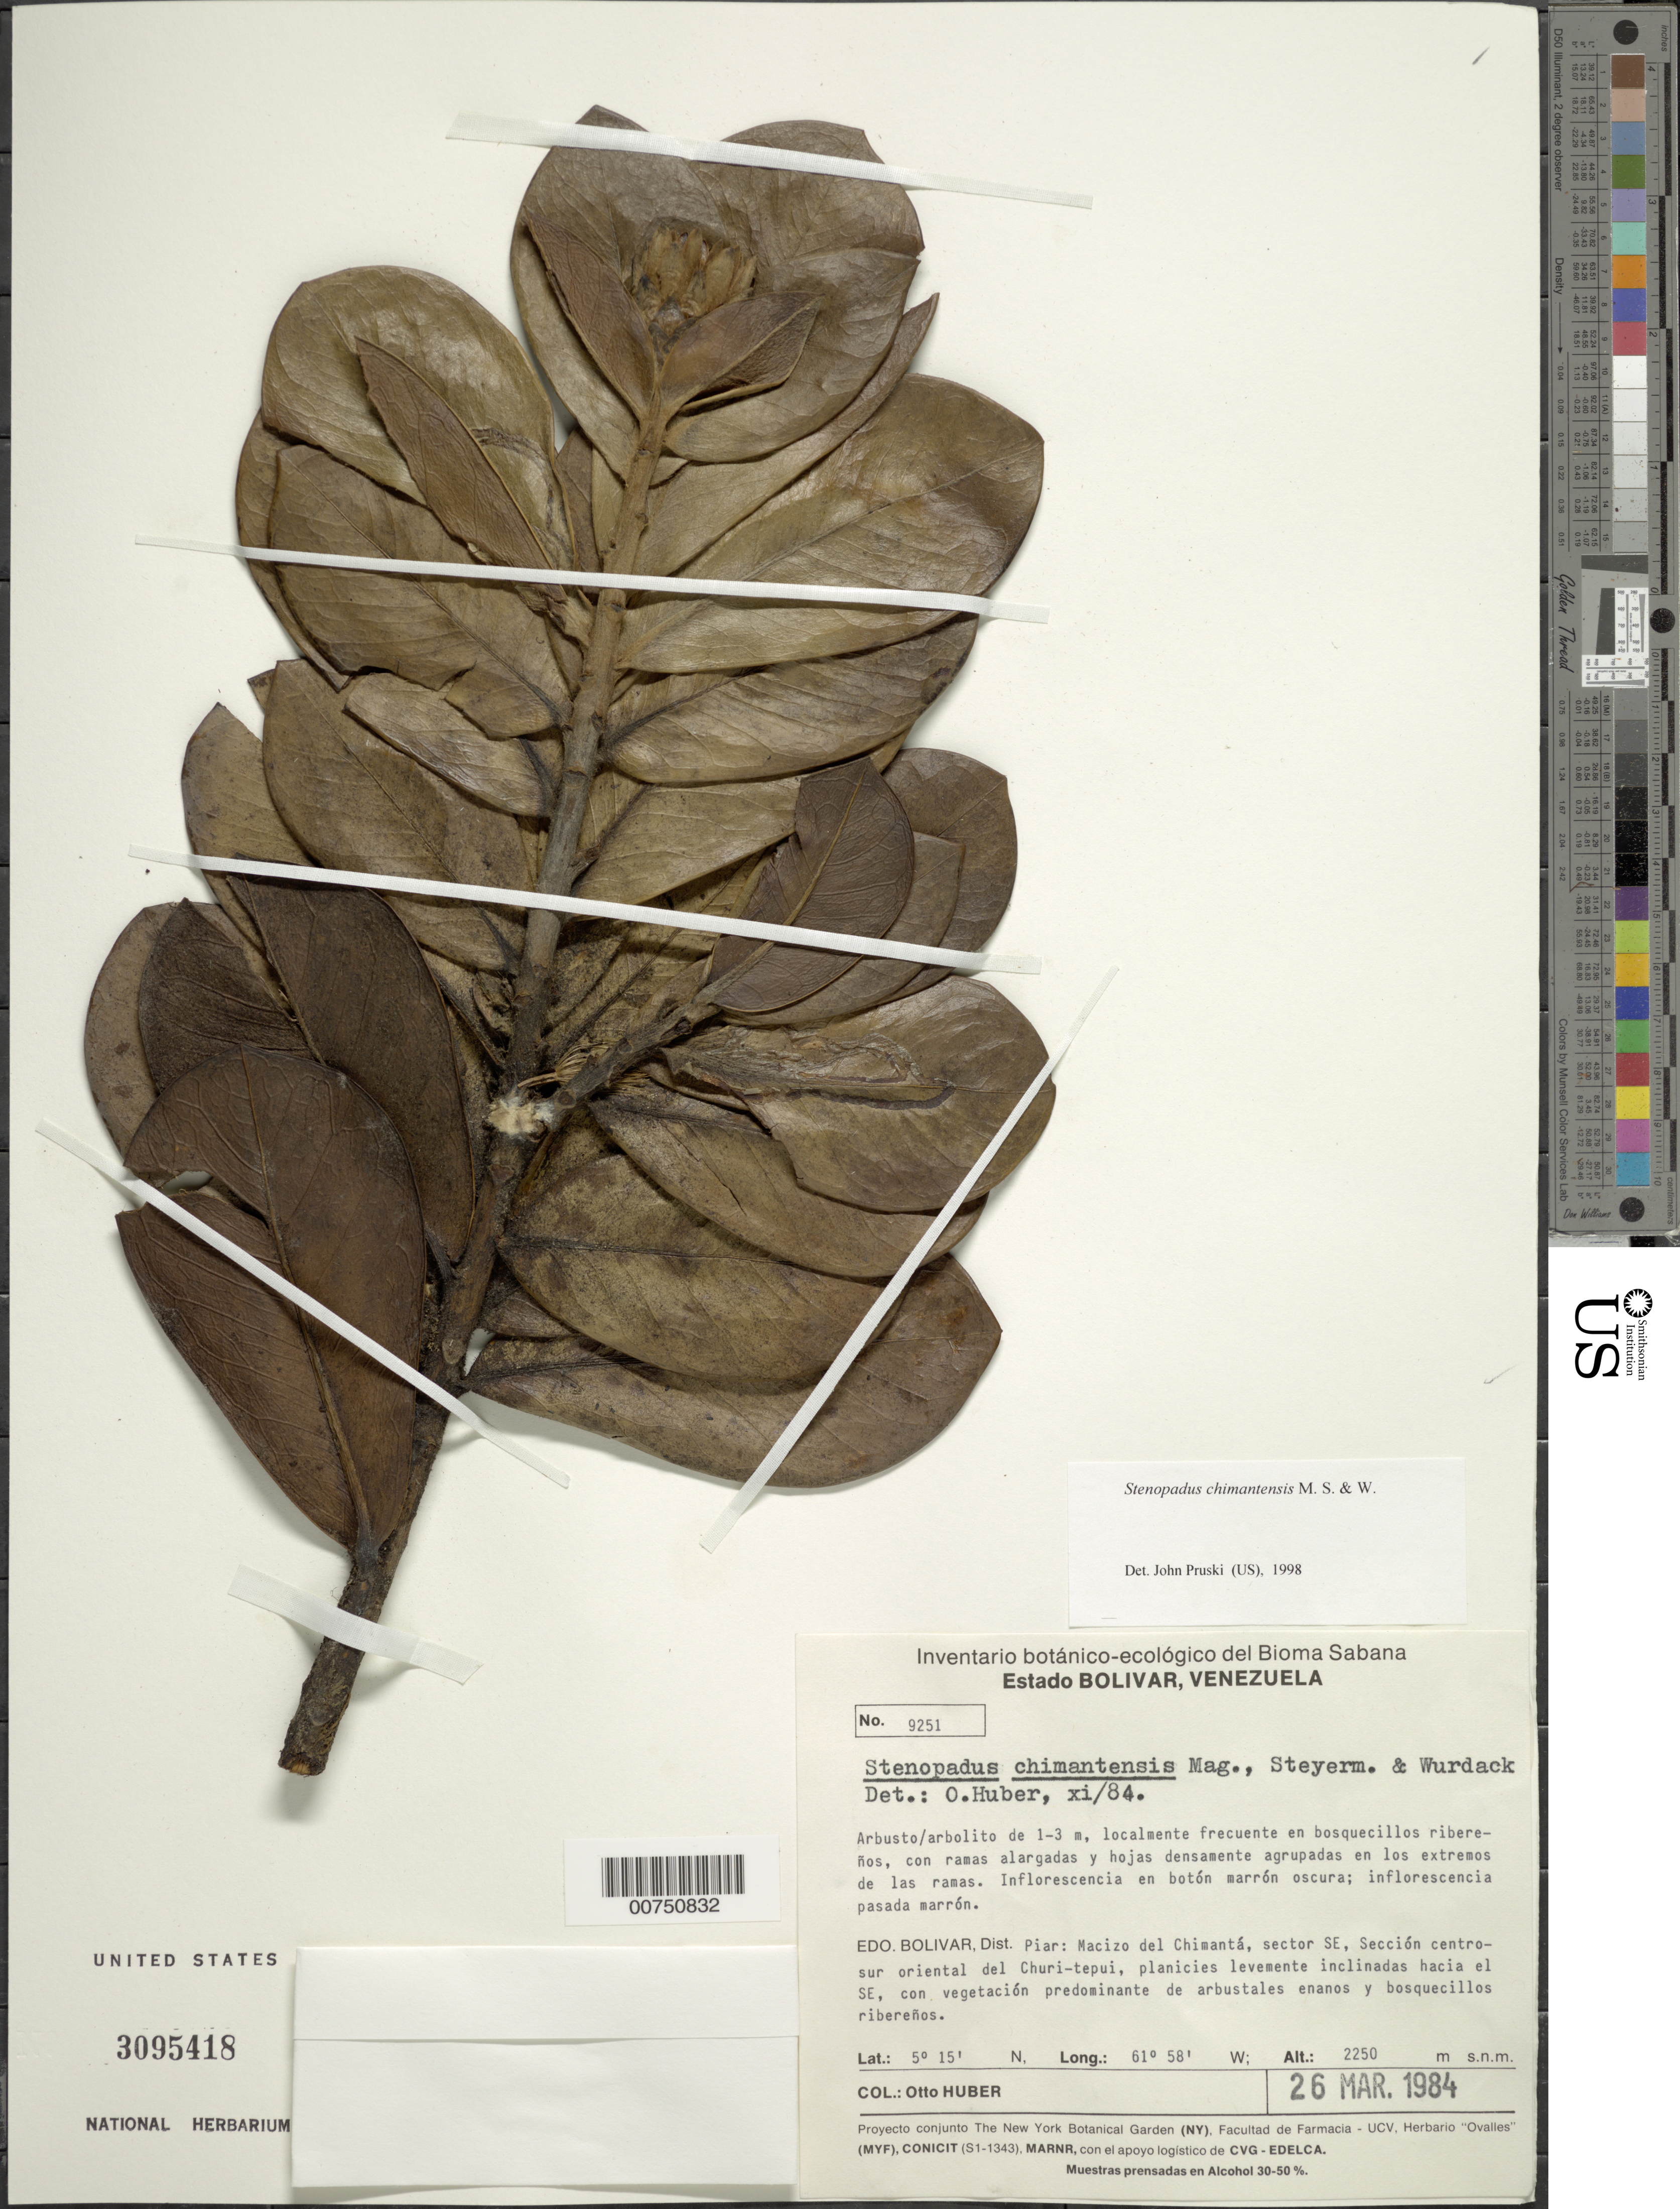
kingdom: Plantae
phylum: Tracheophyta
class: Magnoliopsida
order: Asterales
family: Asteraceae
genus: Stenopadus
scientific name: Stenopadus chimantensis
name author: Maguire et al.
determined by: Pruski, J. F.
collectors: O. Huber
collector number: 9251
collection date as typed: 26-Mar-84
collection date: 1984-03-26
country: Venezuela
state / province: Bolívar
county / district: Piar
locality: Macizo del Chimantá, sector SE; seccion centro-suroriental del Churi-tepuí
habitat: Plancicies levemente inclinadas hacia el SE, con vegetación predominante de arbustales enanos y bosquecillos riberenos. En bosquecillos riberenos.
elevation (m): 2250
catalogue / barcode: US 3095418